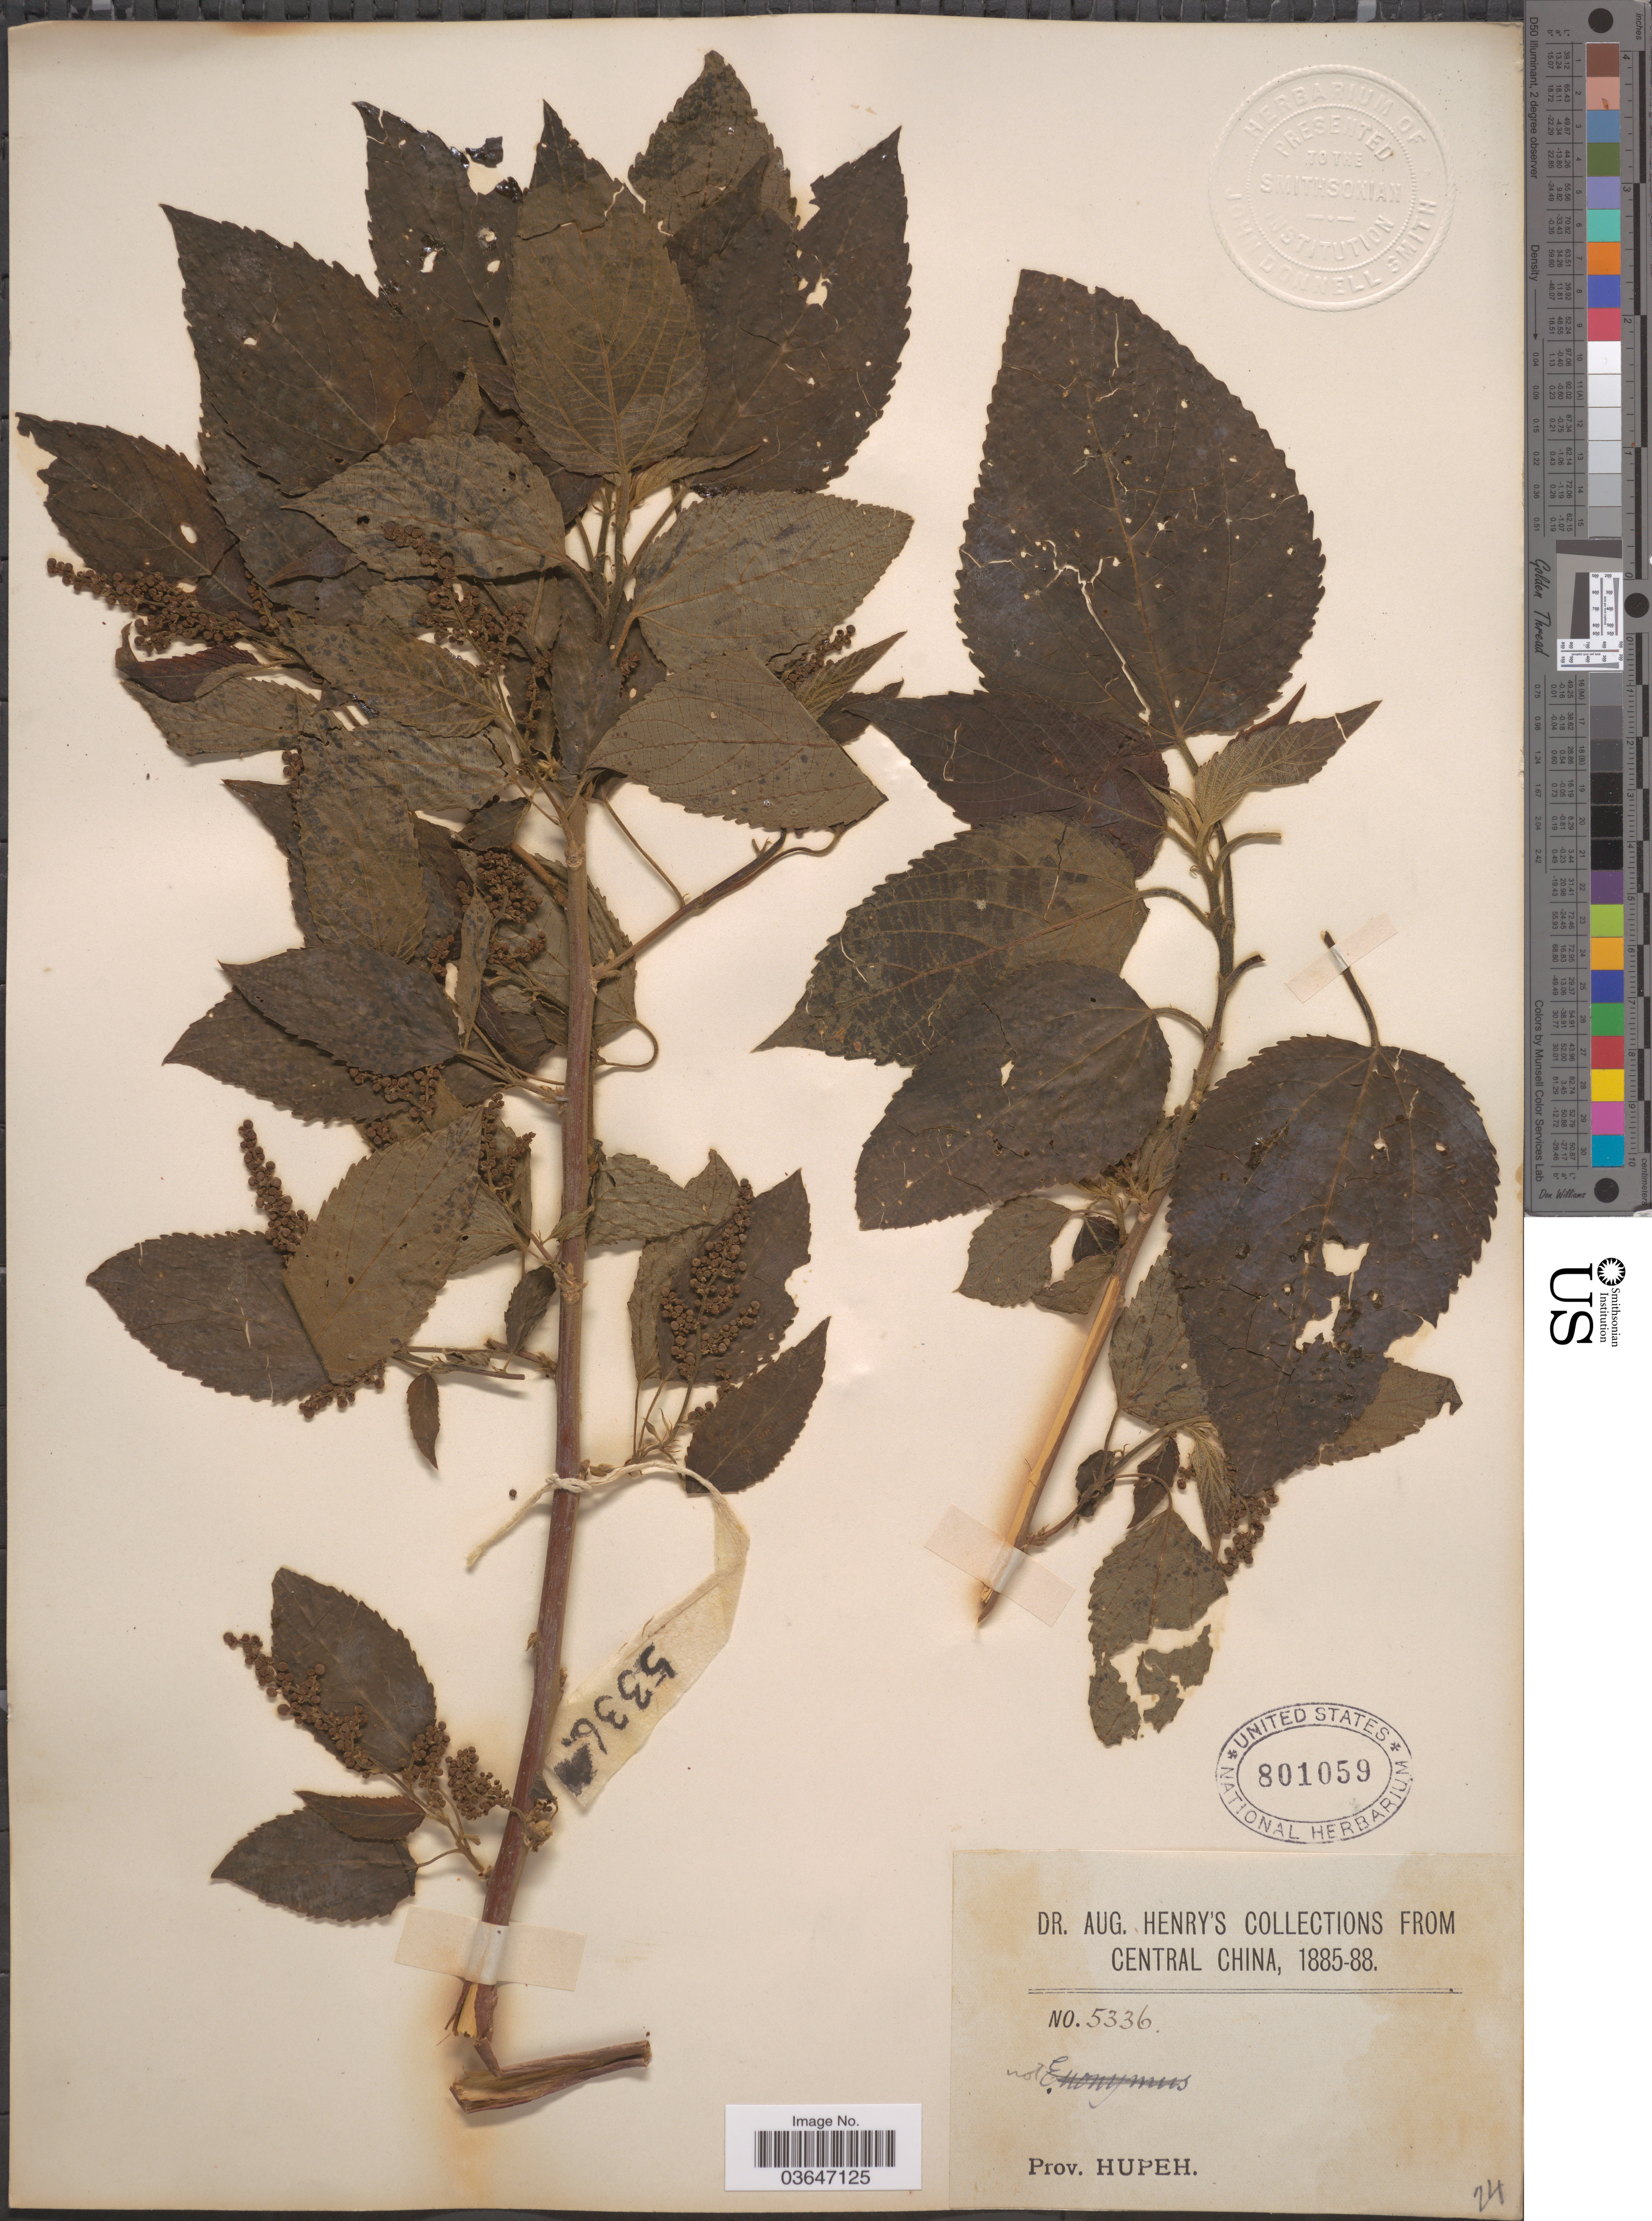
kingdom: Plantae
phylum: Tracheophyta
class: Magnoliopsida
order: Proteales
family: Proteaceae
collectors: A. Henry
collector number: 5336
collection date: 1885/1888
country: China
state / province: Hubei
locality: Central China. Prov. Hupeh.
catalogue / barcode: US 801059